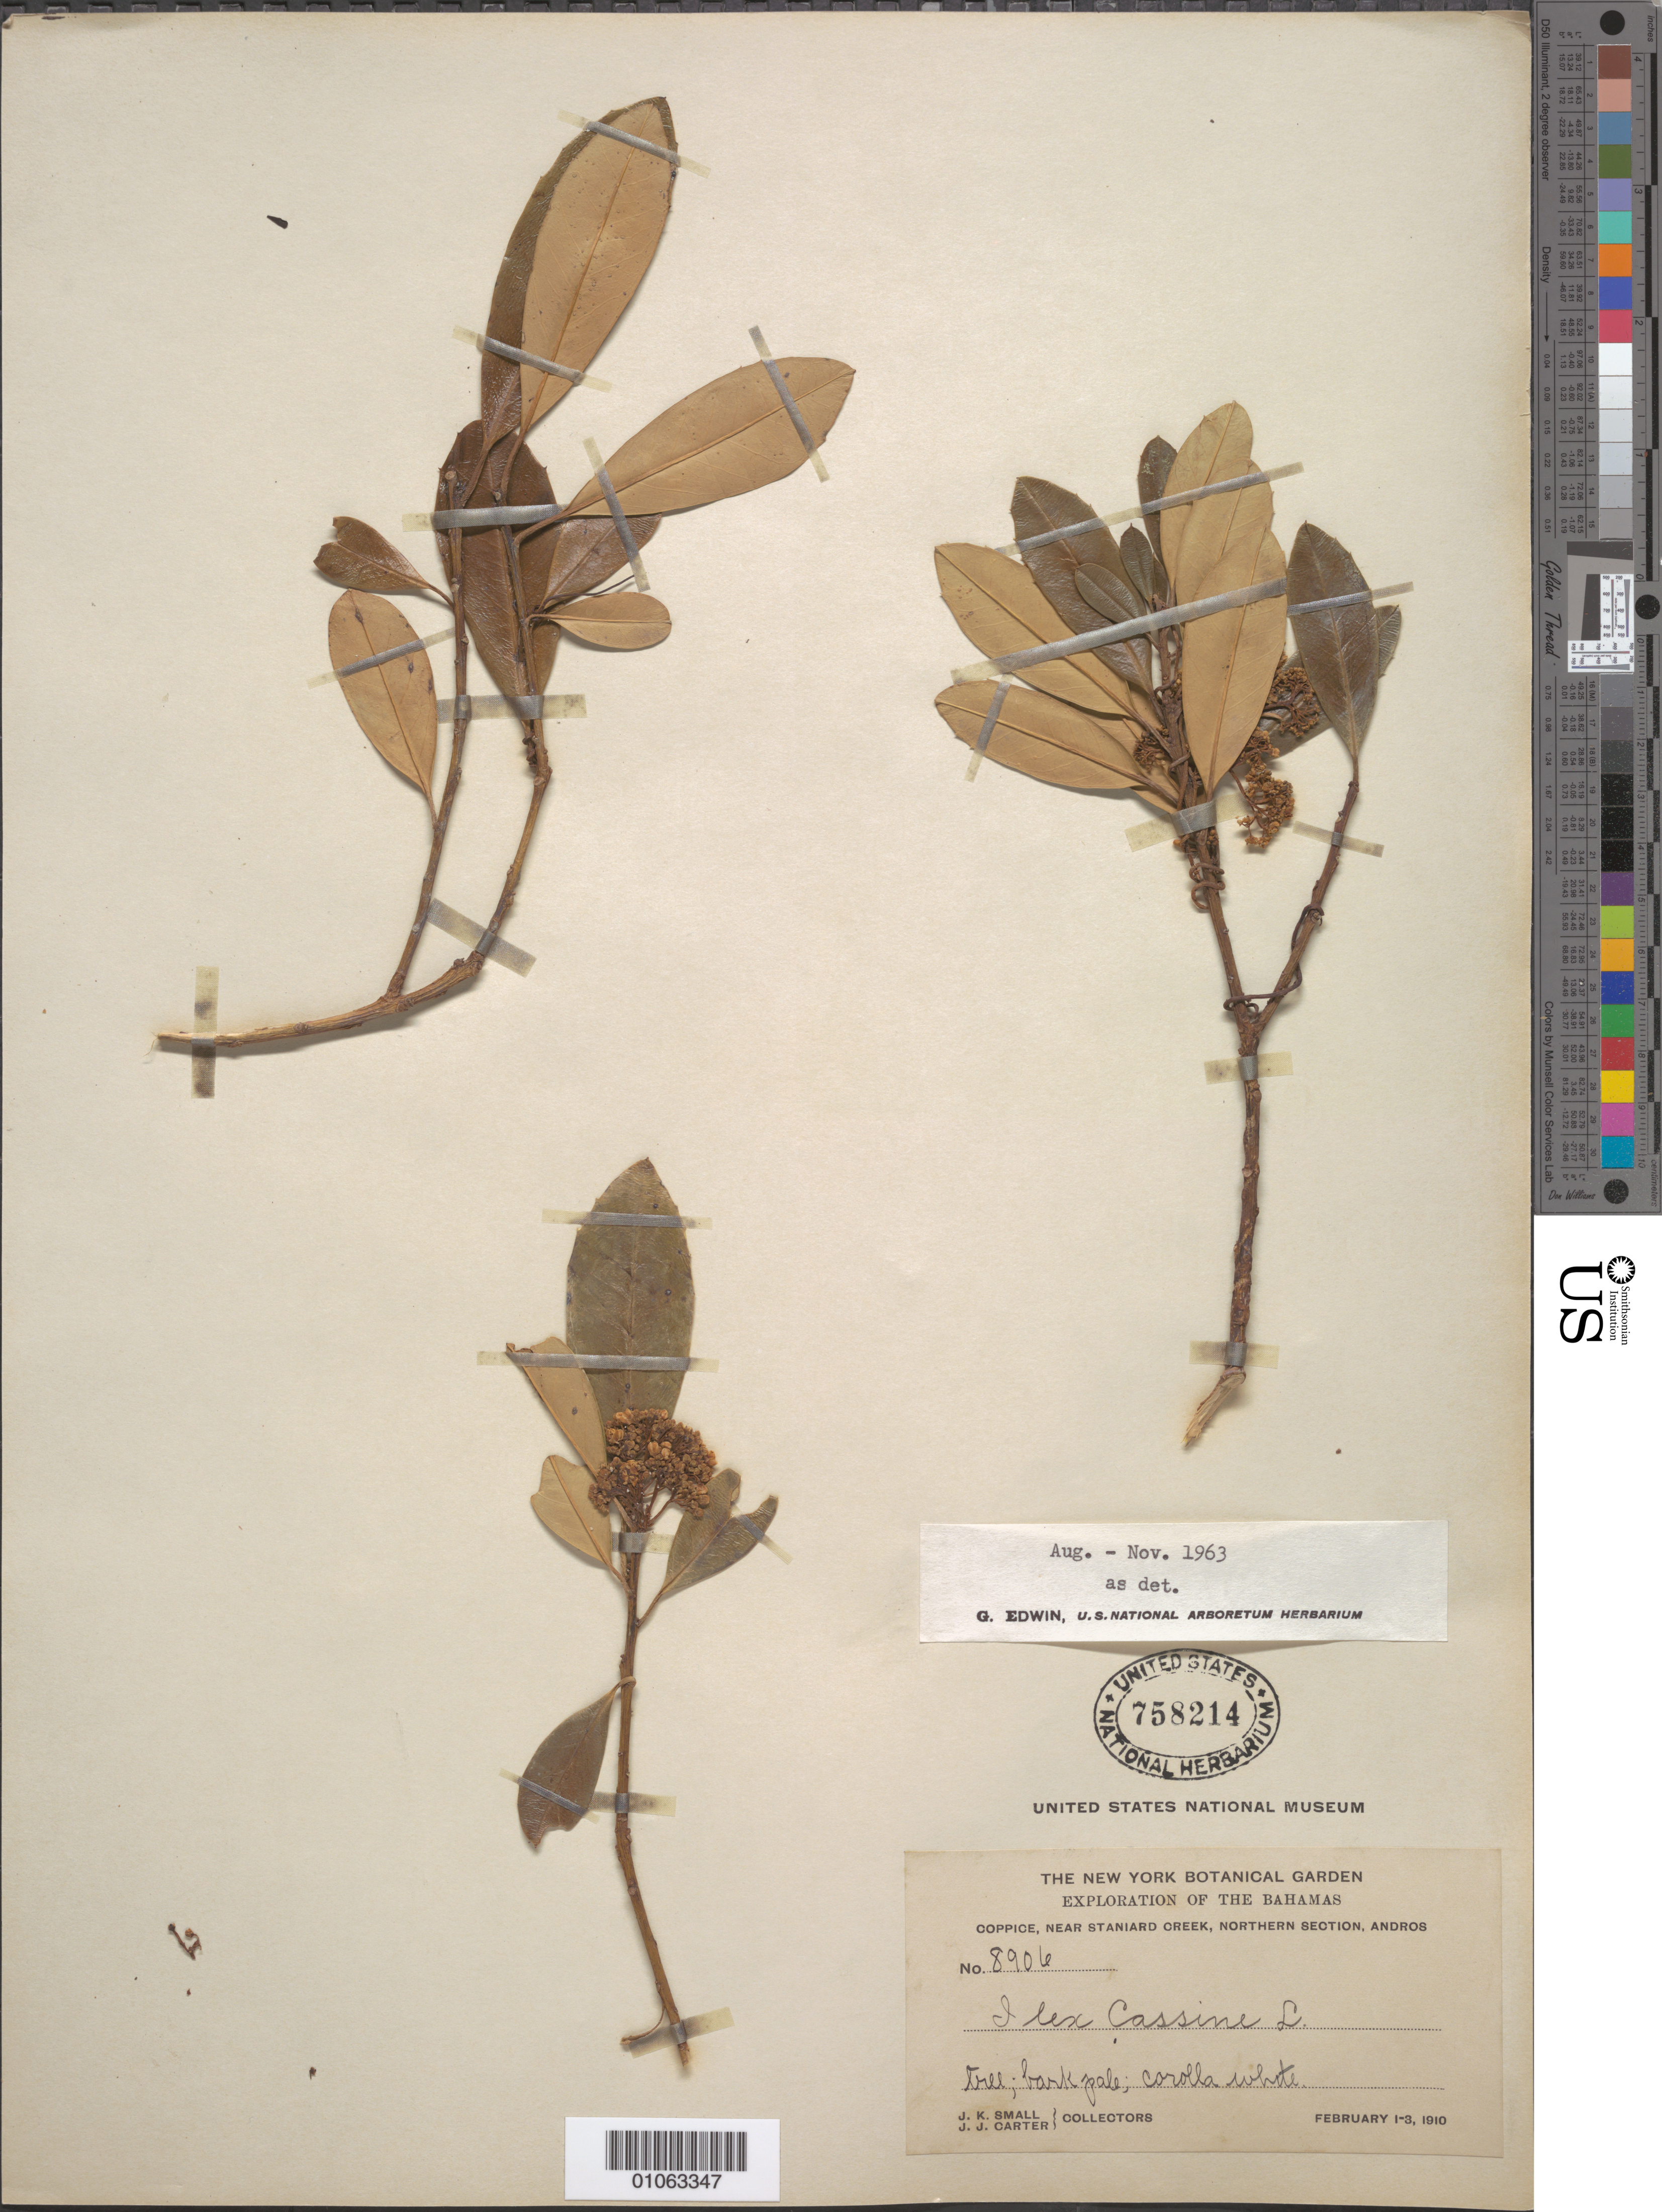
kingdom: Plantae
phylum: Tracheophyta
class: Magnoliopsida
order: Aquifoliales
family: Aquifoliaceae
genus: Ilex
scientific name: Ilex cassine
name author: L.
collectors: J. K. Small & J. J. Carter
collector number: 8906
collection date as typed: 01 Feb 1910 to 03 Feb 1910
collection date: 1910-02-01/1910-02-03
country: Bahamas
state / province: North Andros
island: Andros I.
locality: Coppice, near creek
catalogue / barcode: US 758214